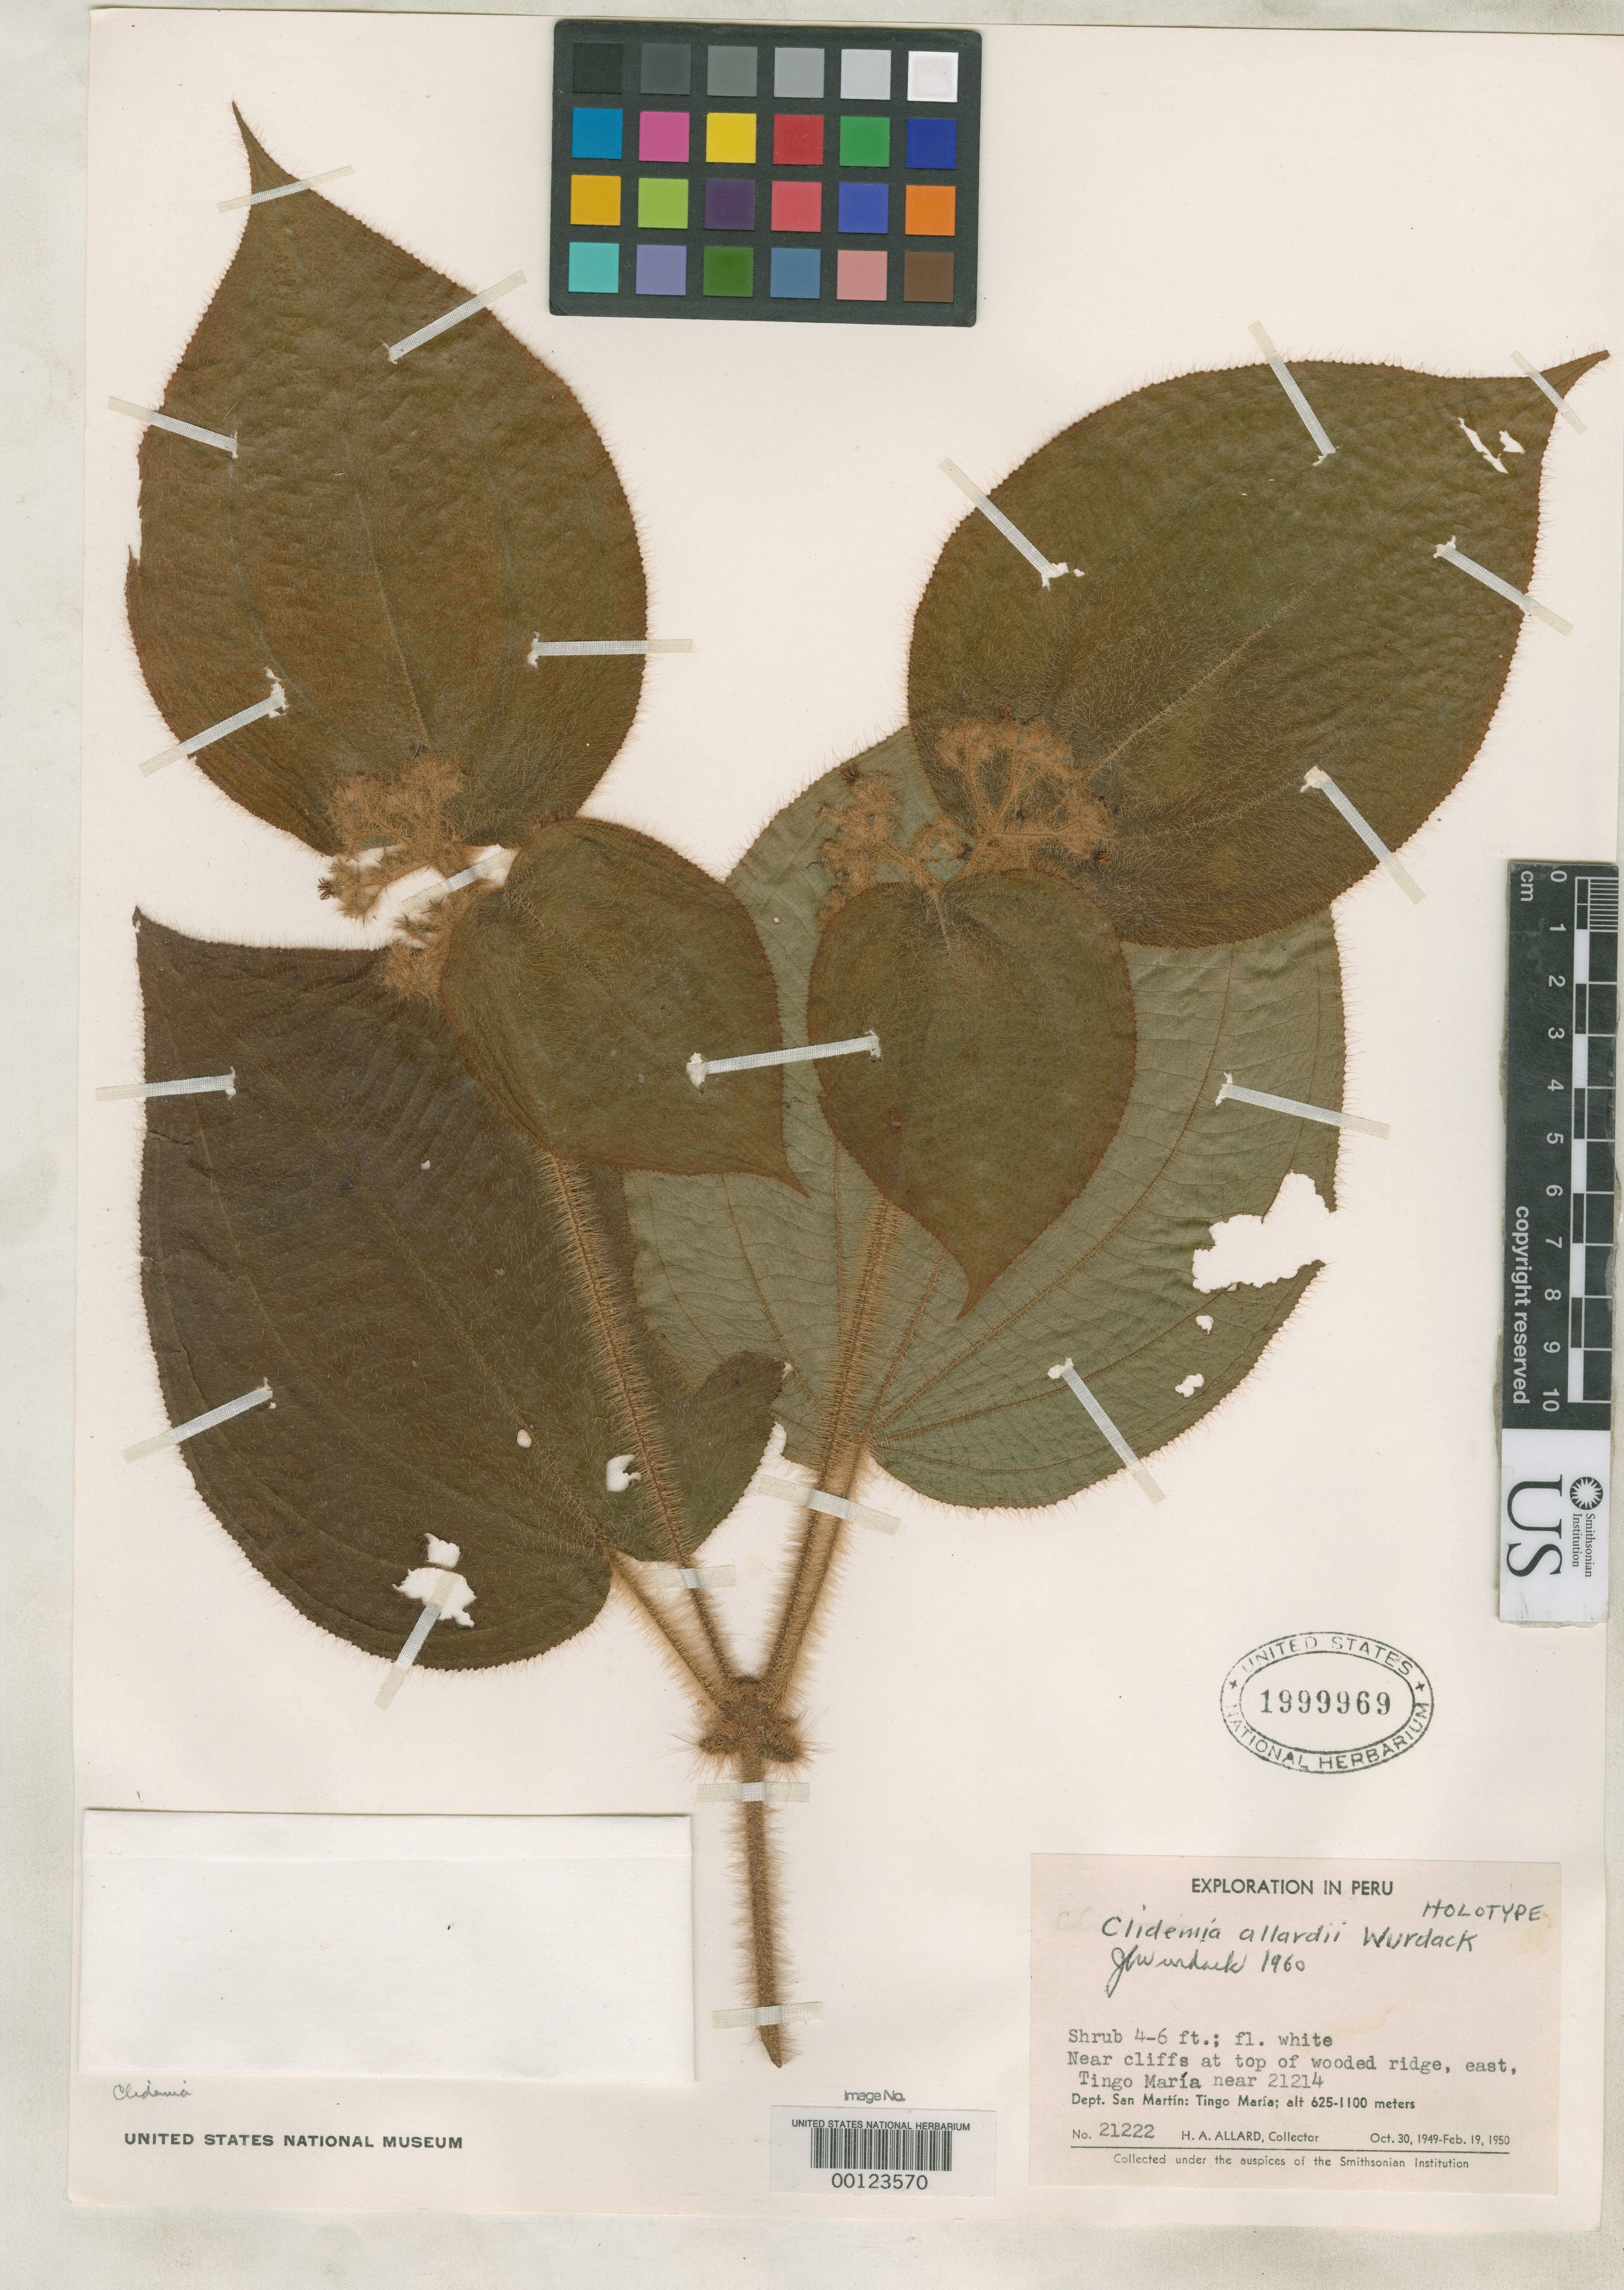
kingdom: Plantae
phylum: Tracheophyta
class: Magnoliopsida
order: Myrtales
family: Melastomataceae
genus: Clidemia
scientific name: Clidemia allardii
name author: Wurdack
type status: Holotype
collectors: H. A. Allard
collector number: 21222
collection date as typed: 1949 to -- --- 1950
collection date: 1949/1950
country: Peru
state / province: San Martín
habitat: near cliffs at top of wooded ridge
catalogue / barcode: US 1999969